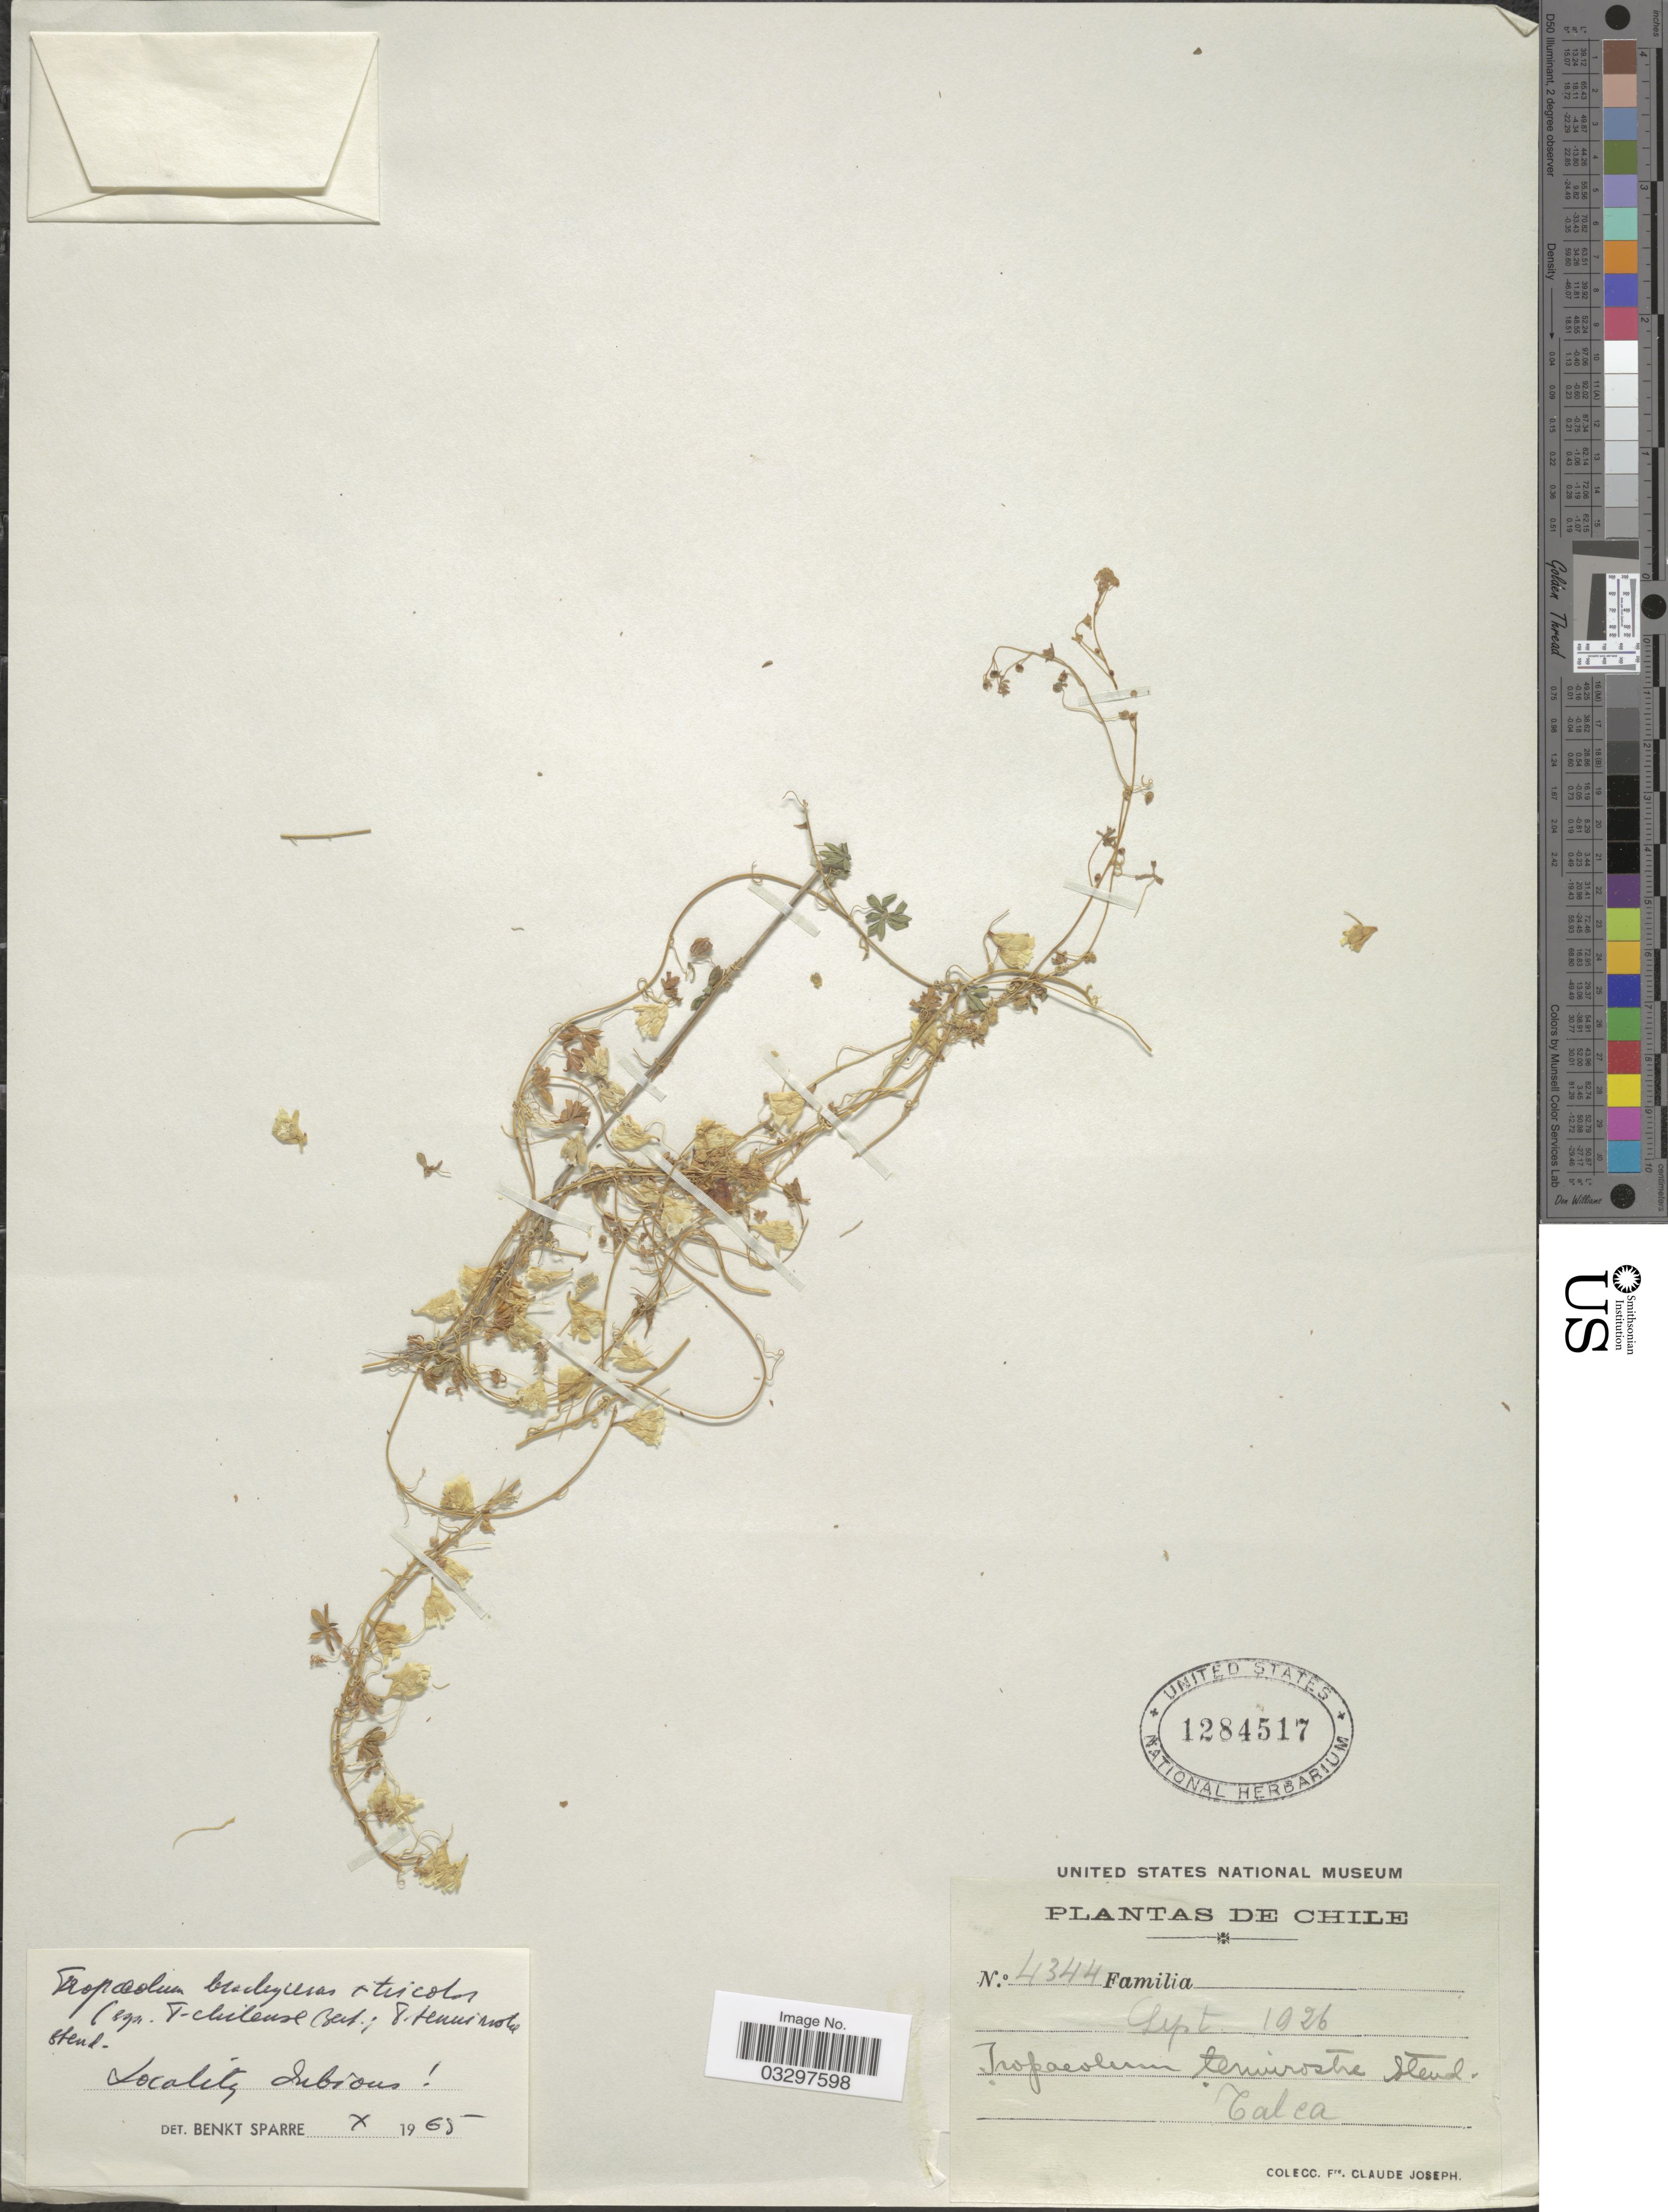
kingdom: Plantae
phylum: Tracheophyta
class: Magnoliopsida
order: Brassicales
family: Tropaeolaceae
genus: Tropaeolum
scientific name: Tropaeolum brachyceras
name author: Hook. & Arn.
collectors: Bro. Claude-Joseph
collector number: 4344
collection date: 1926-09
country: Chile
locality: Talca.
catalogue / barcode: US 1284517